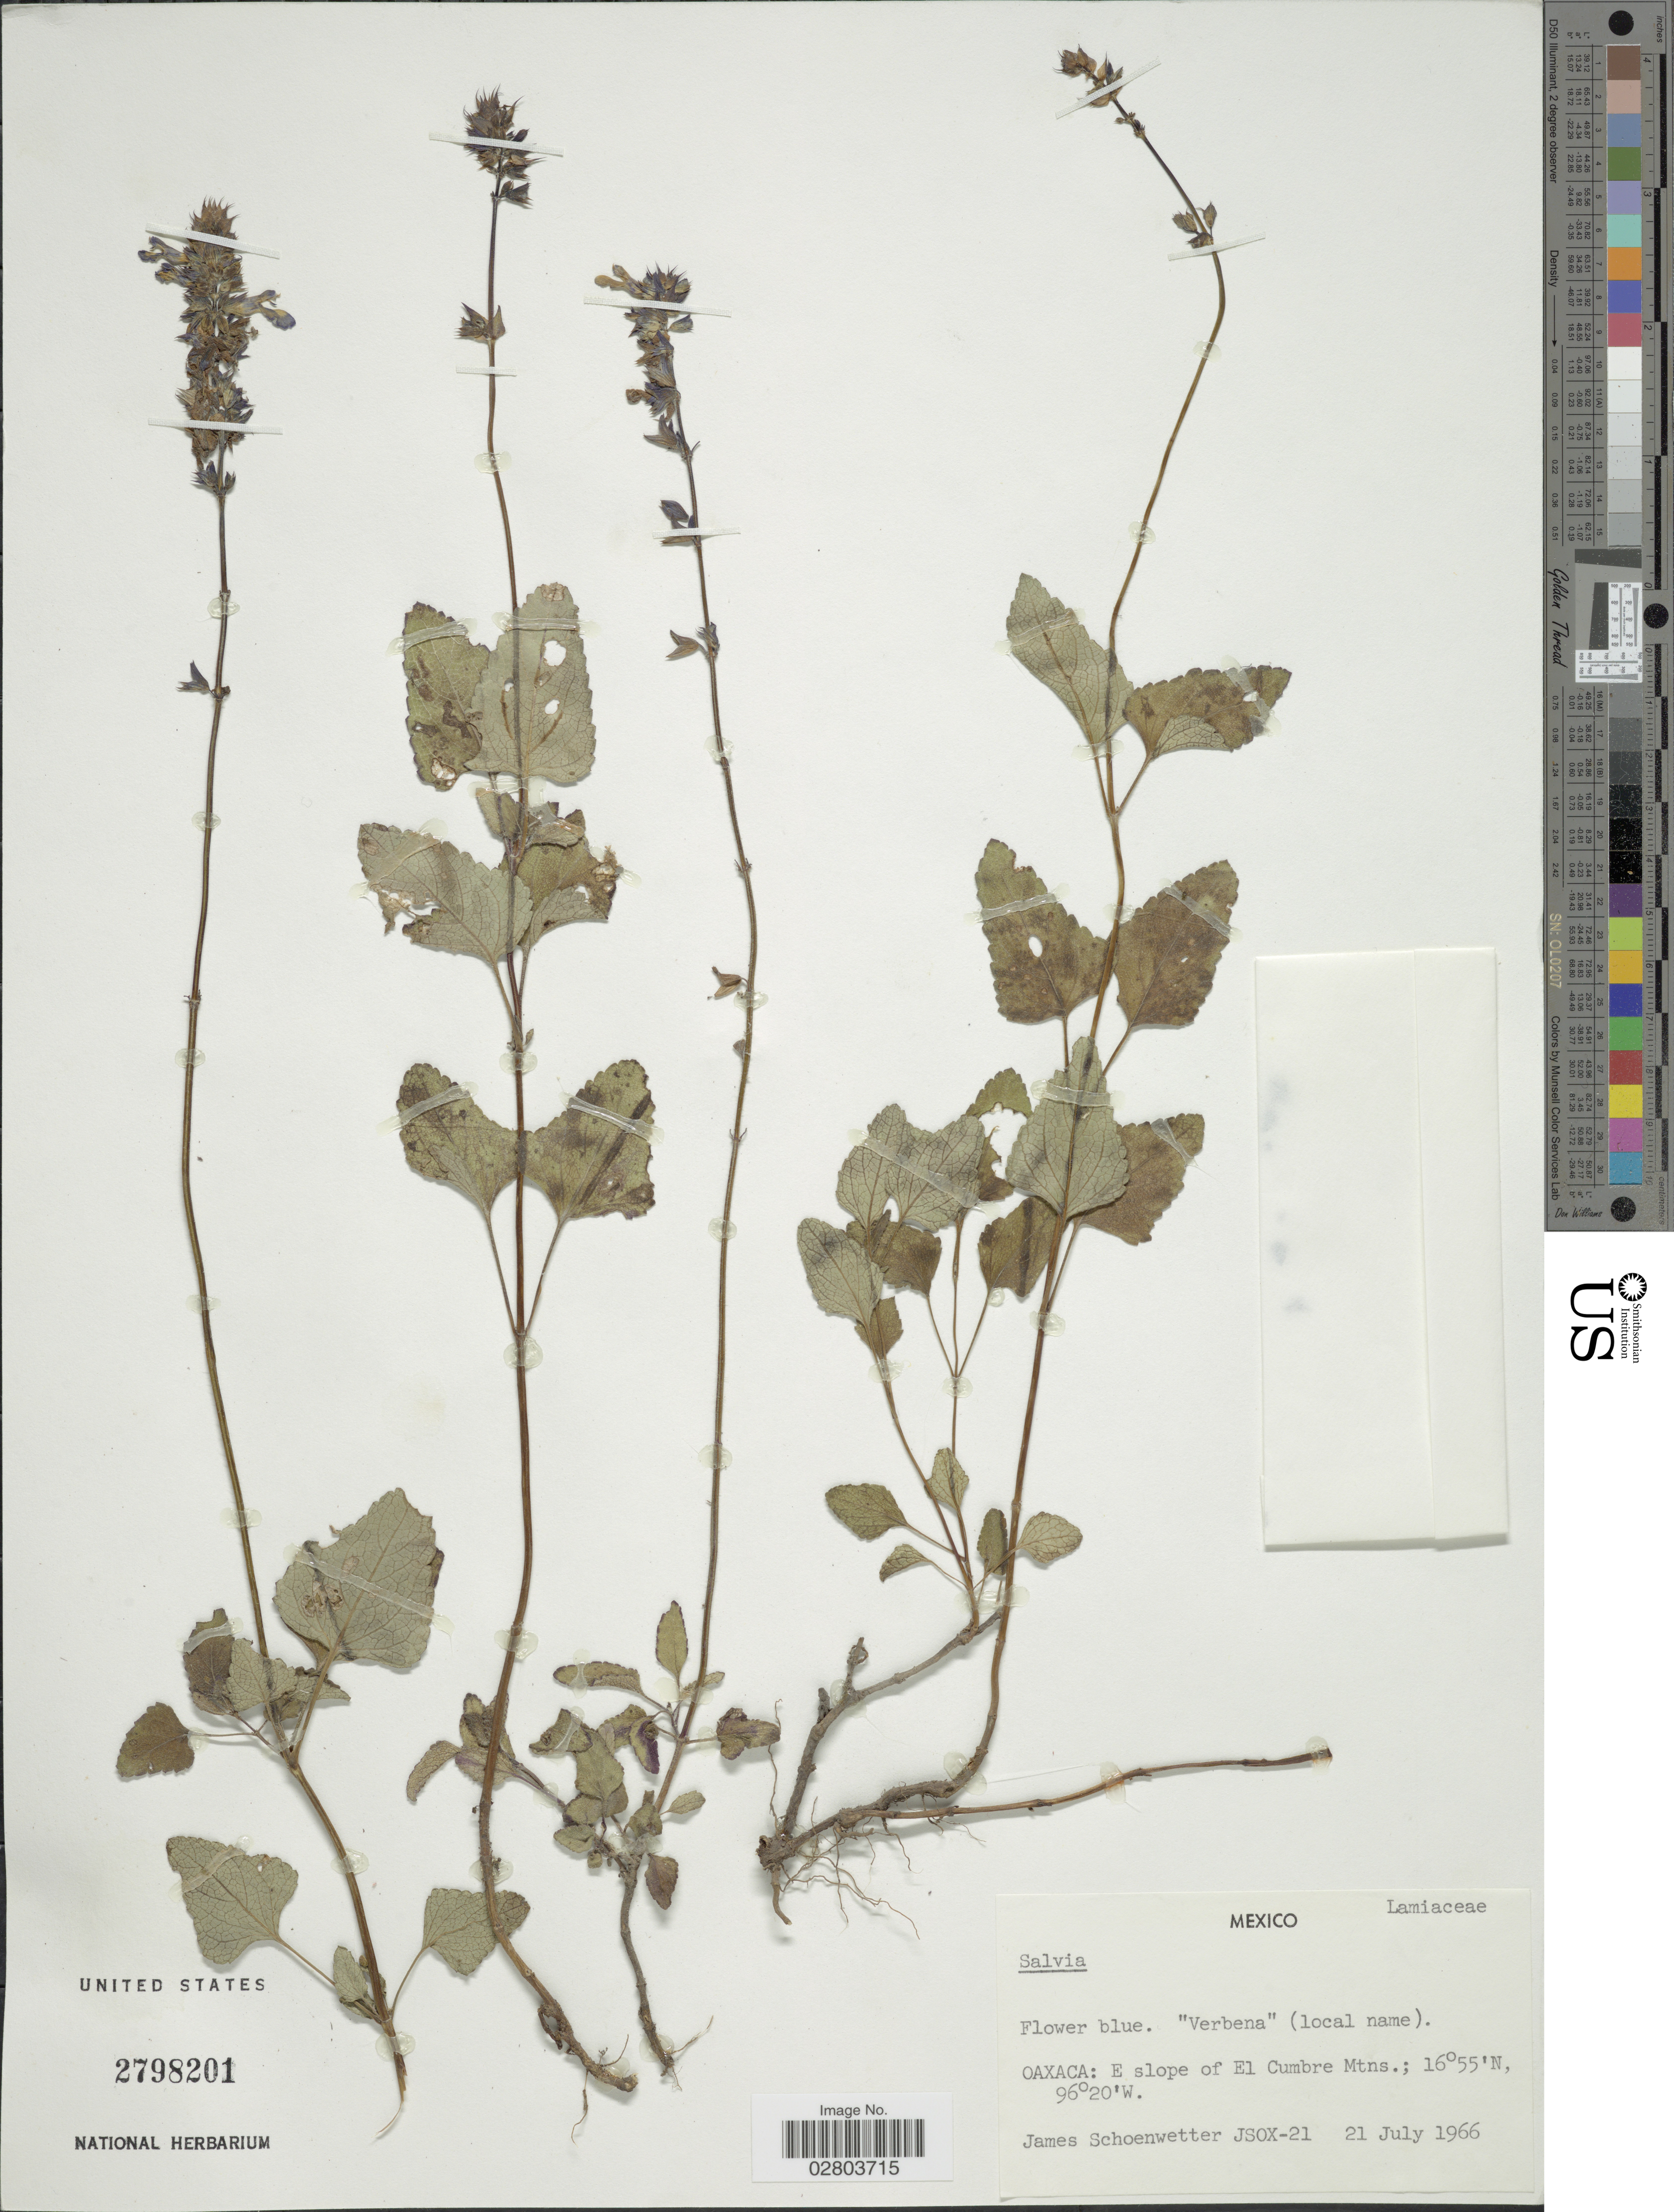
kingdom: Plantae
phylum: Tracheophyta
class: Magnoliopsida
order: Lamiales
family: Lamiaceae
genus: Salvia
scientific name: Salvia sp.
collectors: J. Schoenwetter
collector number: JSOX-21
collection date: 1966-07-21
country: Mexico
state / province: Oaxaca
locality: Oaxaca: E slope of El Cumbre Mtns.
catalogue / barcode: US 2798201